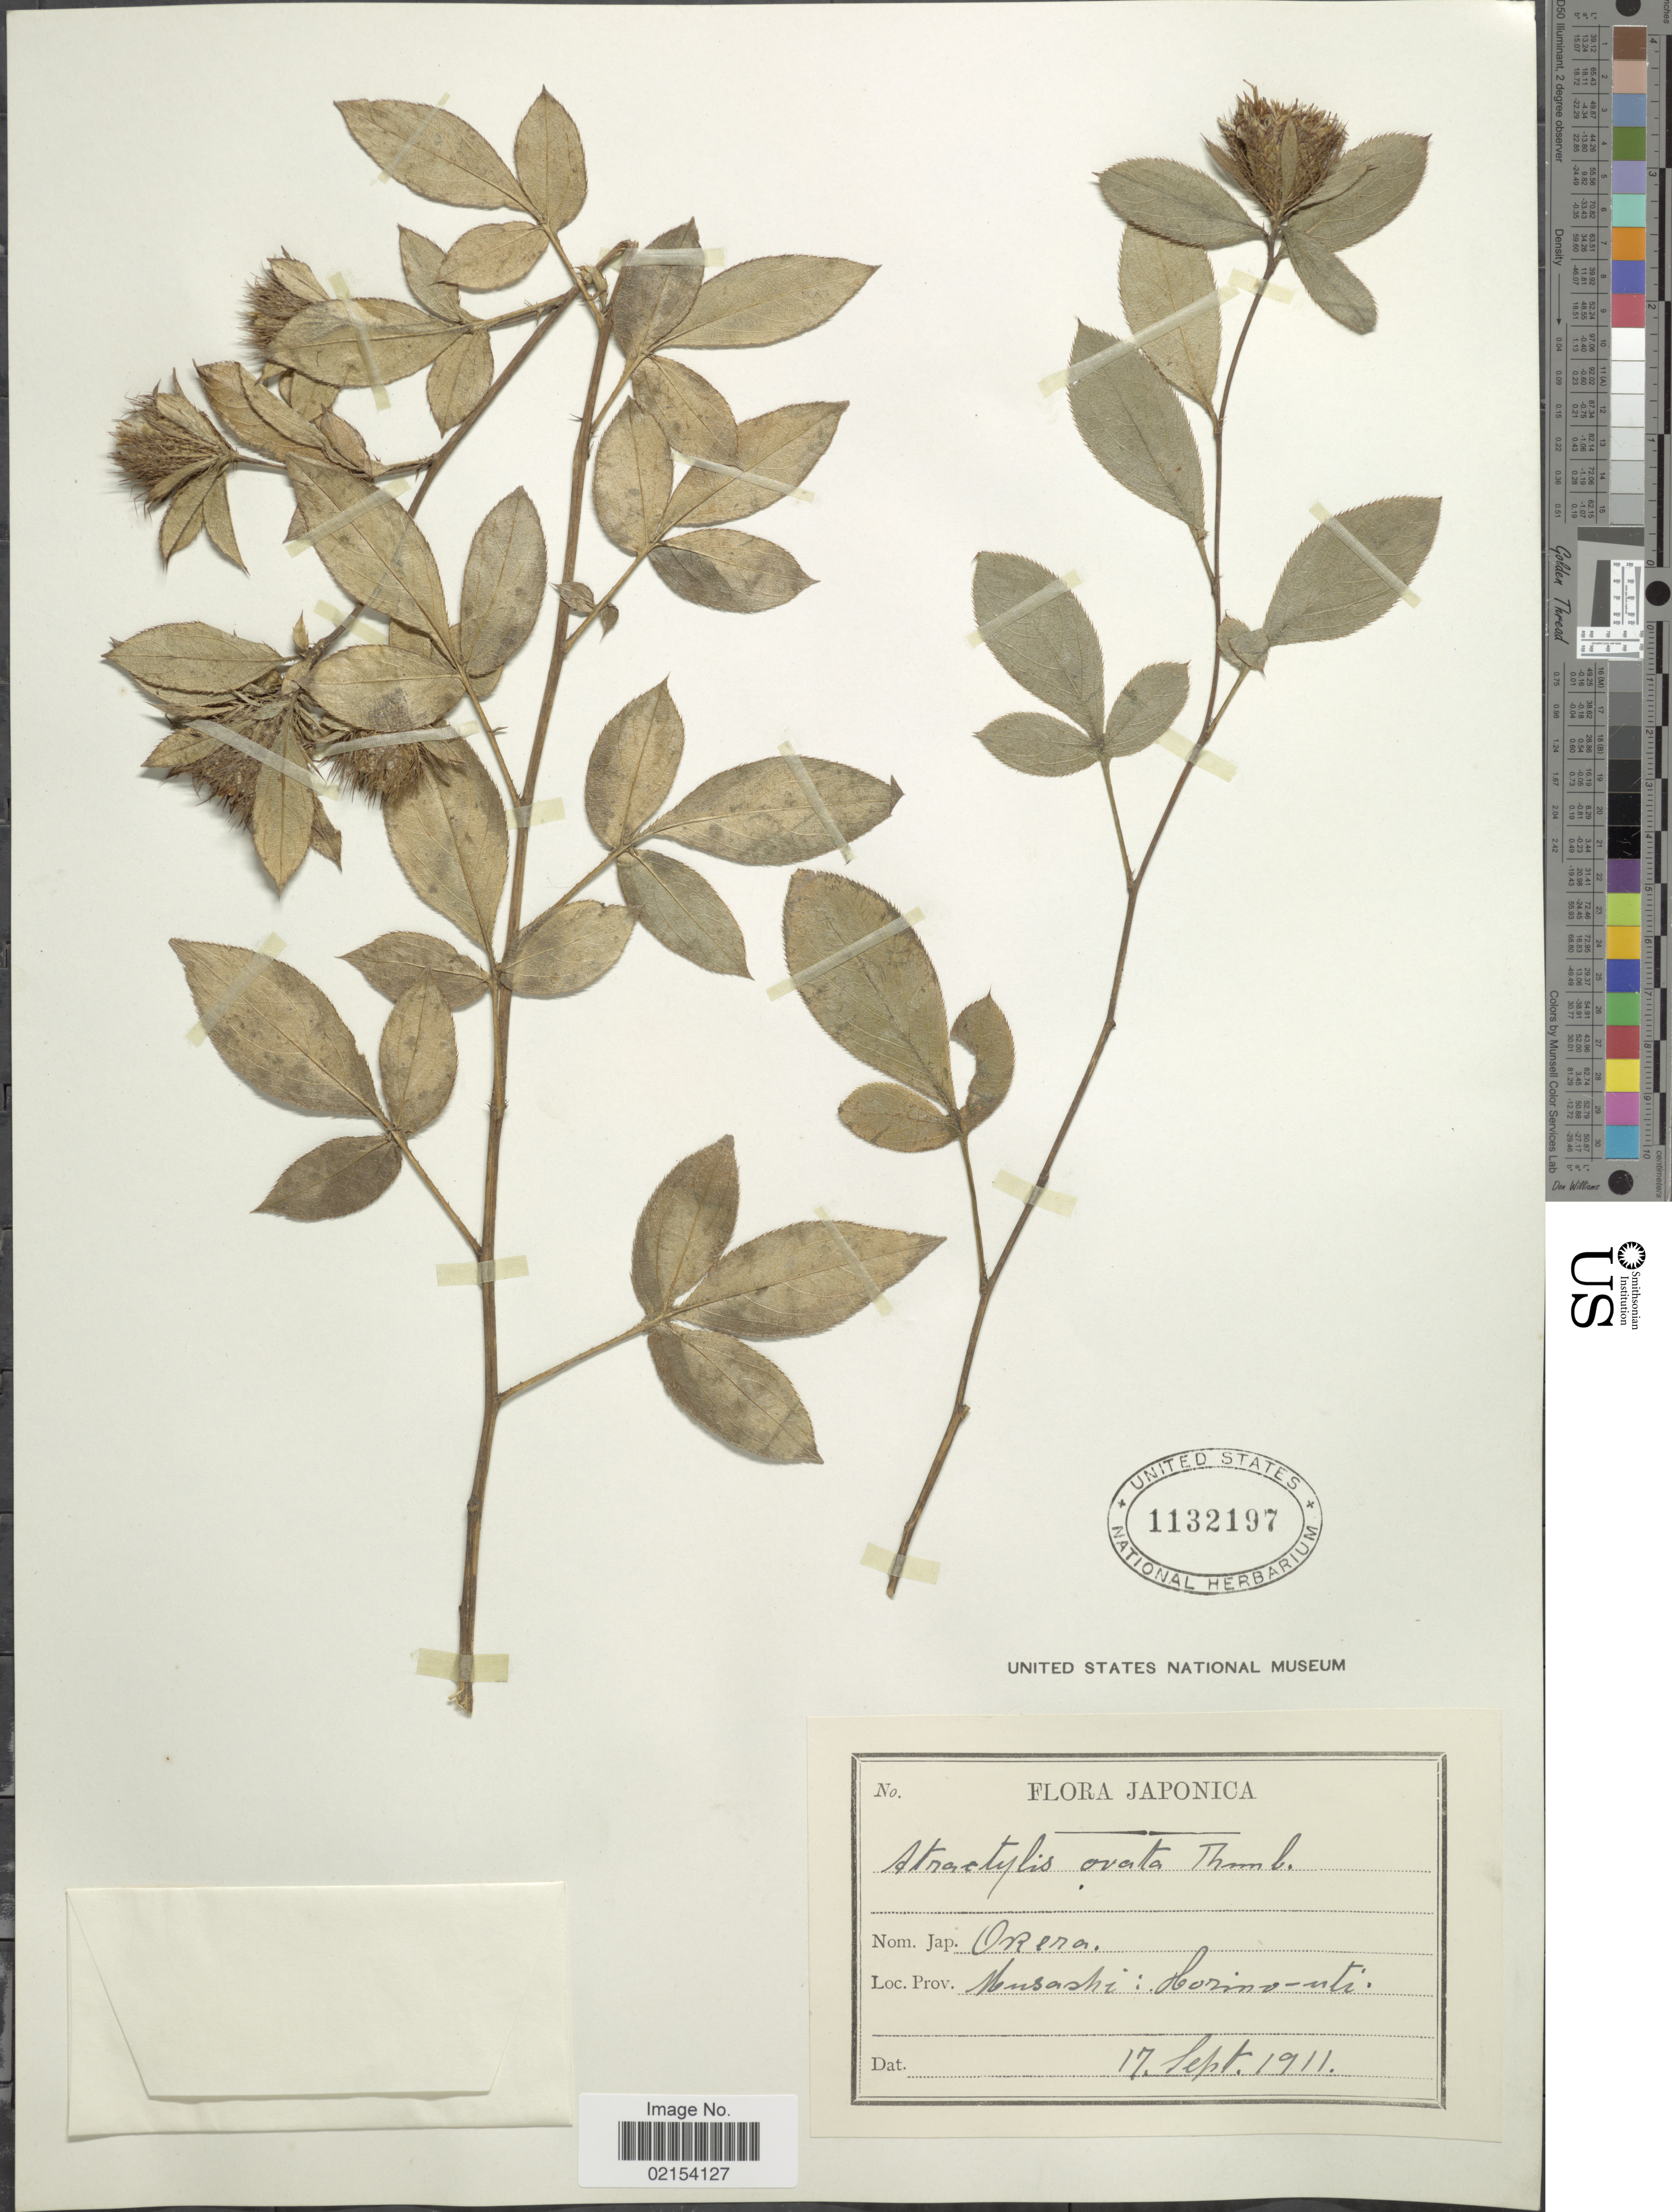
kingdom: Plantae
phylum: Tracheophyta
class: Magnoliopsida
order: Asterales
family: Asteraceae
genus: Atractylodes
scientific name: Atractylodes ovata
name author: (Thunb.) DC.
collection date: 1911-09-17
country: Japan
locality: Musashi: Horimo-uti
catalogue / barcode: US 1132197